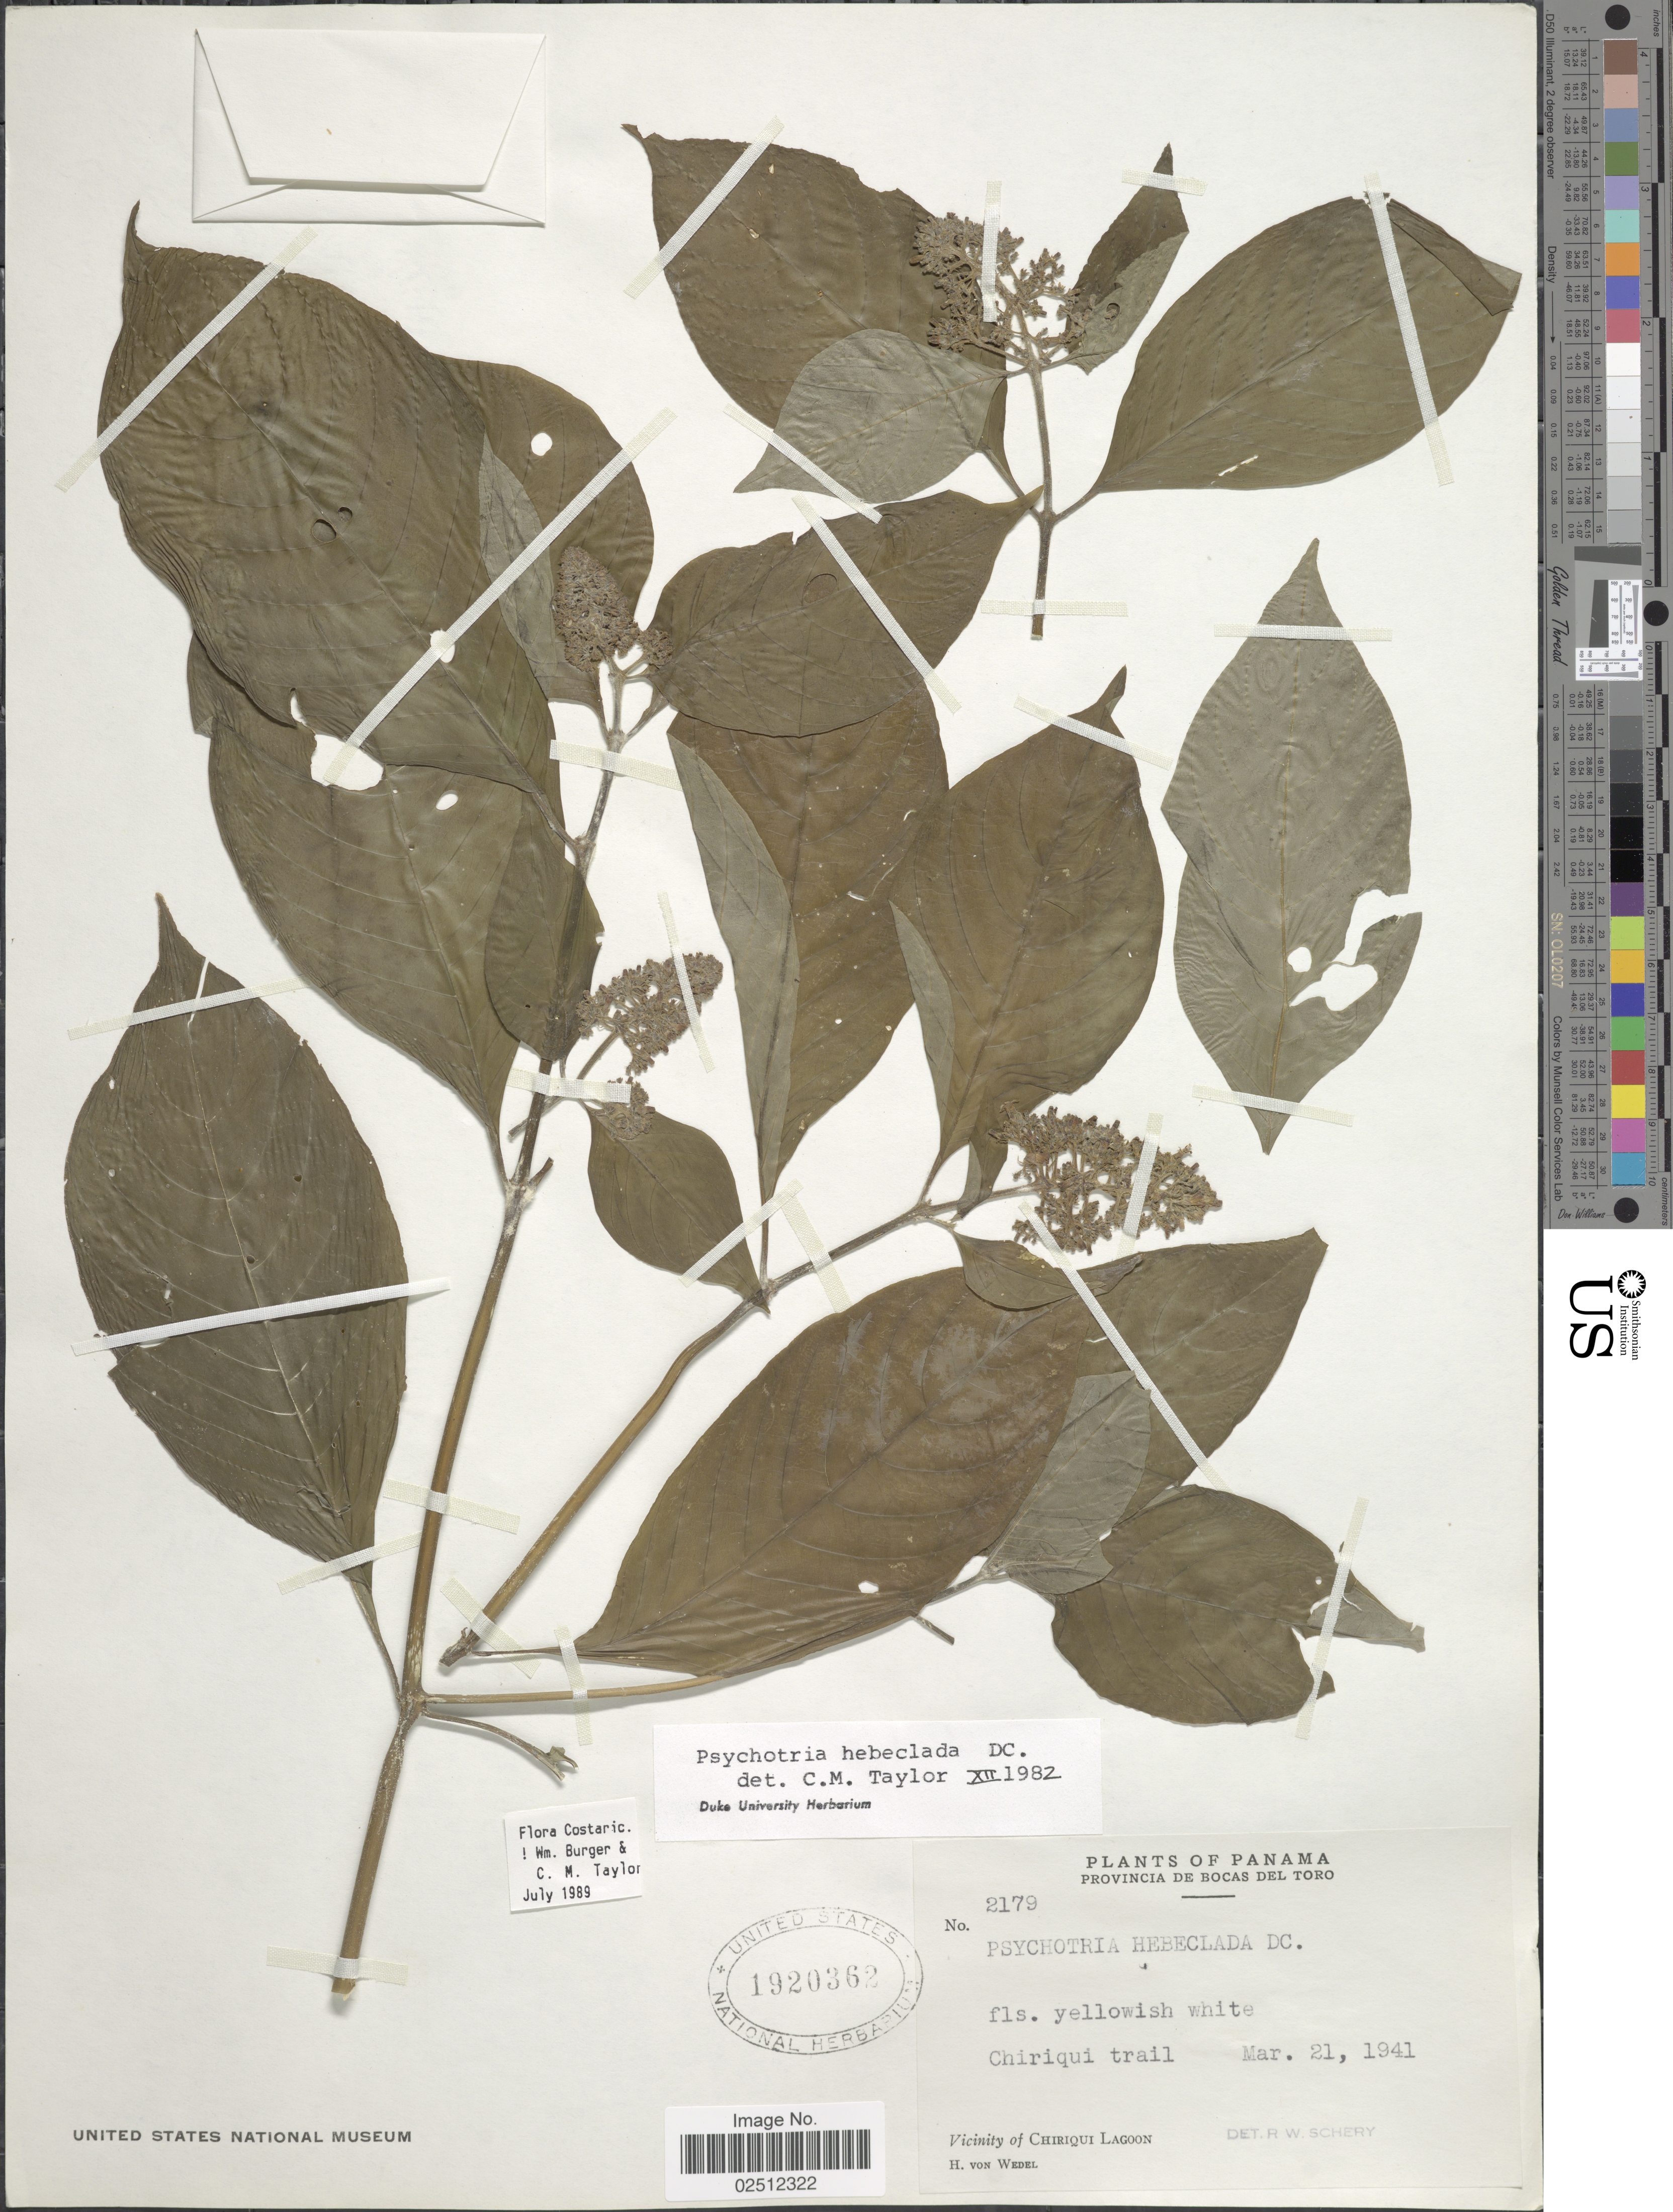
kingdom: Plantae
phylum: Tracheophyta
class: Magnoliopsida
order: Gentianales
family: Rubiaceae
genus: Psychotria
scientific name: Psychotria hebeclada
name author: DC.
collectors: H. von Wedel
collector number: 2179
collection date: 1941-03-21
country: Panama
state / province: Bocas del Toro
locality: Chiriqui trail, Vicinity of Chiriqui Lagoon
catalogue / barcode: US 1920362